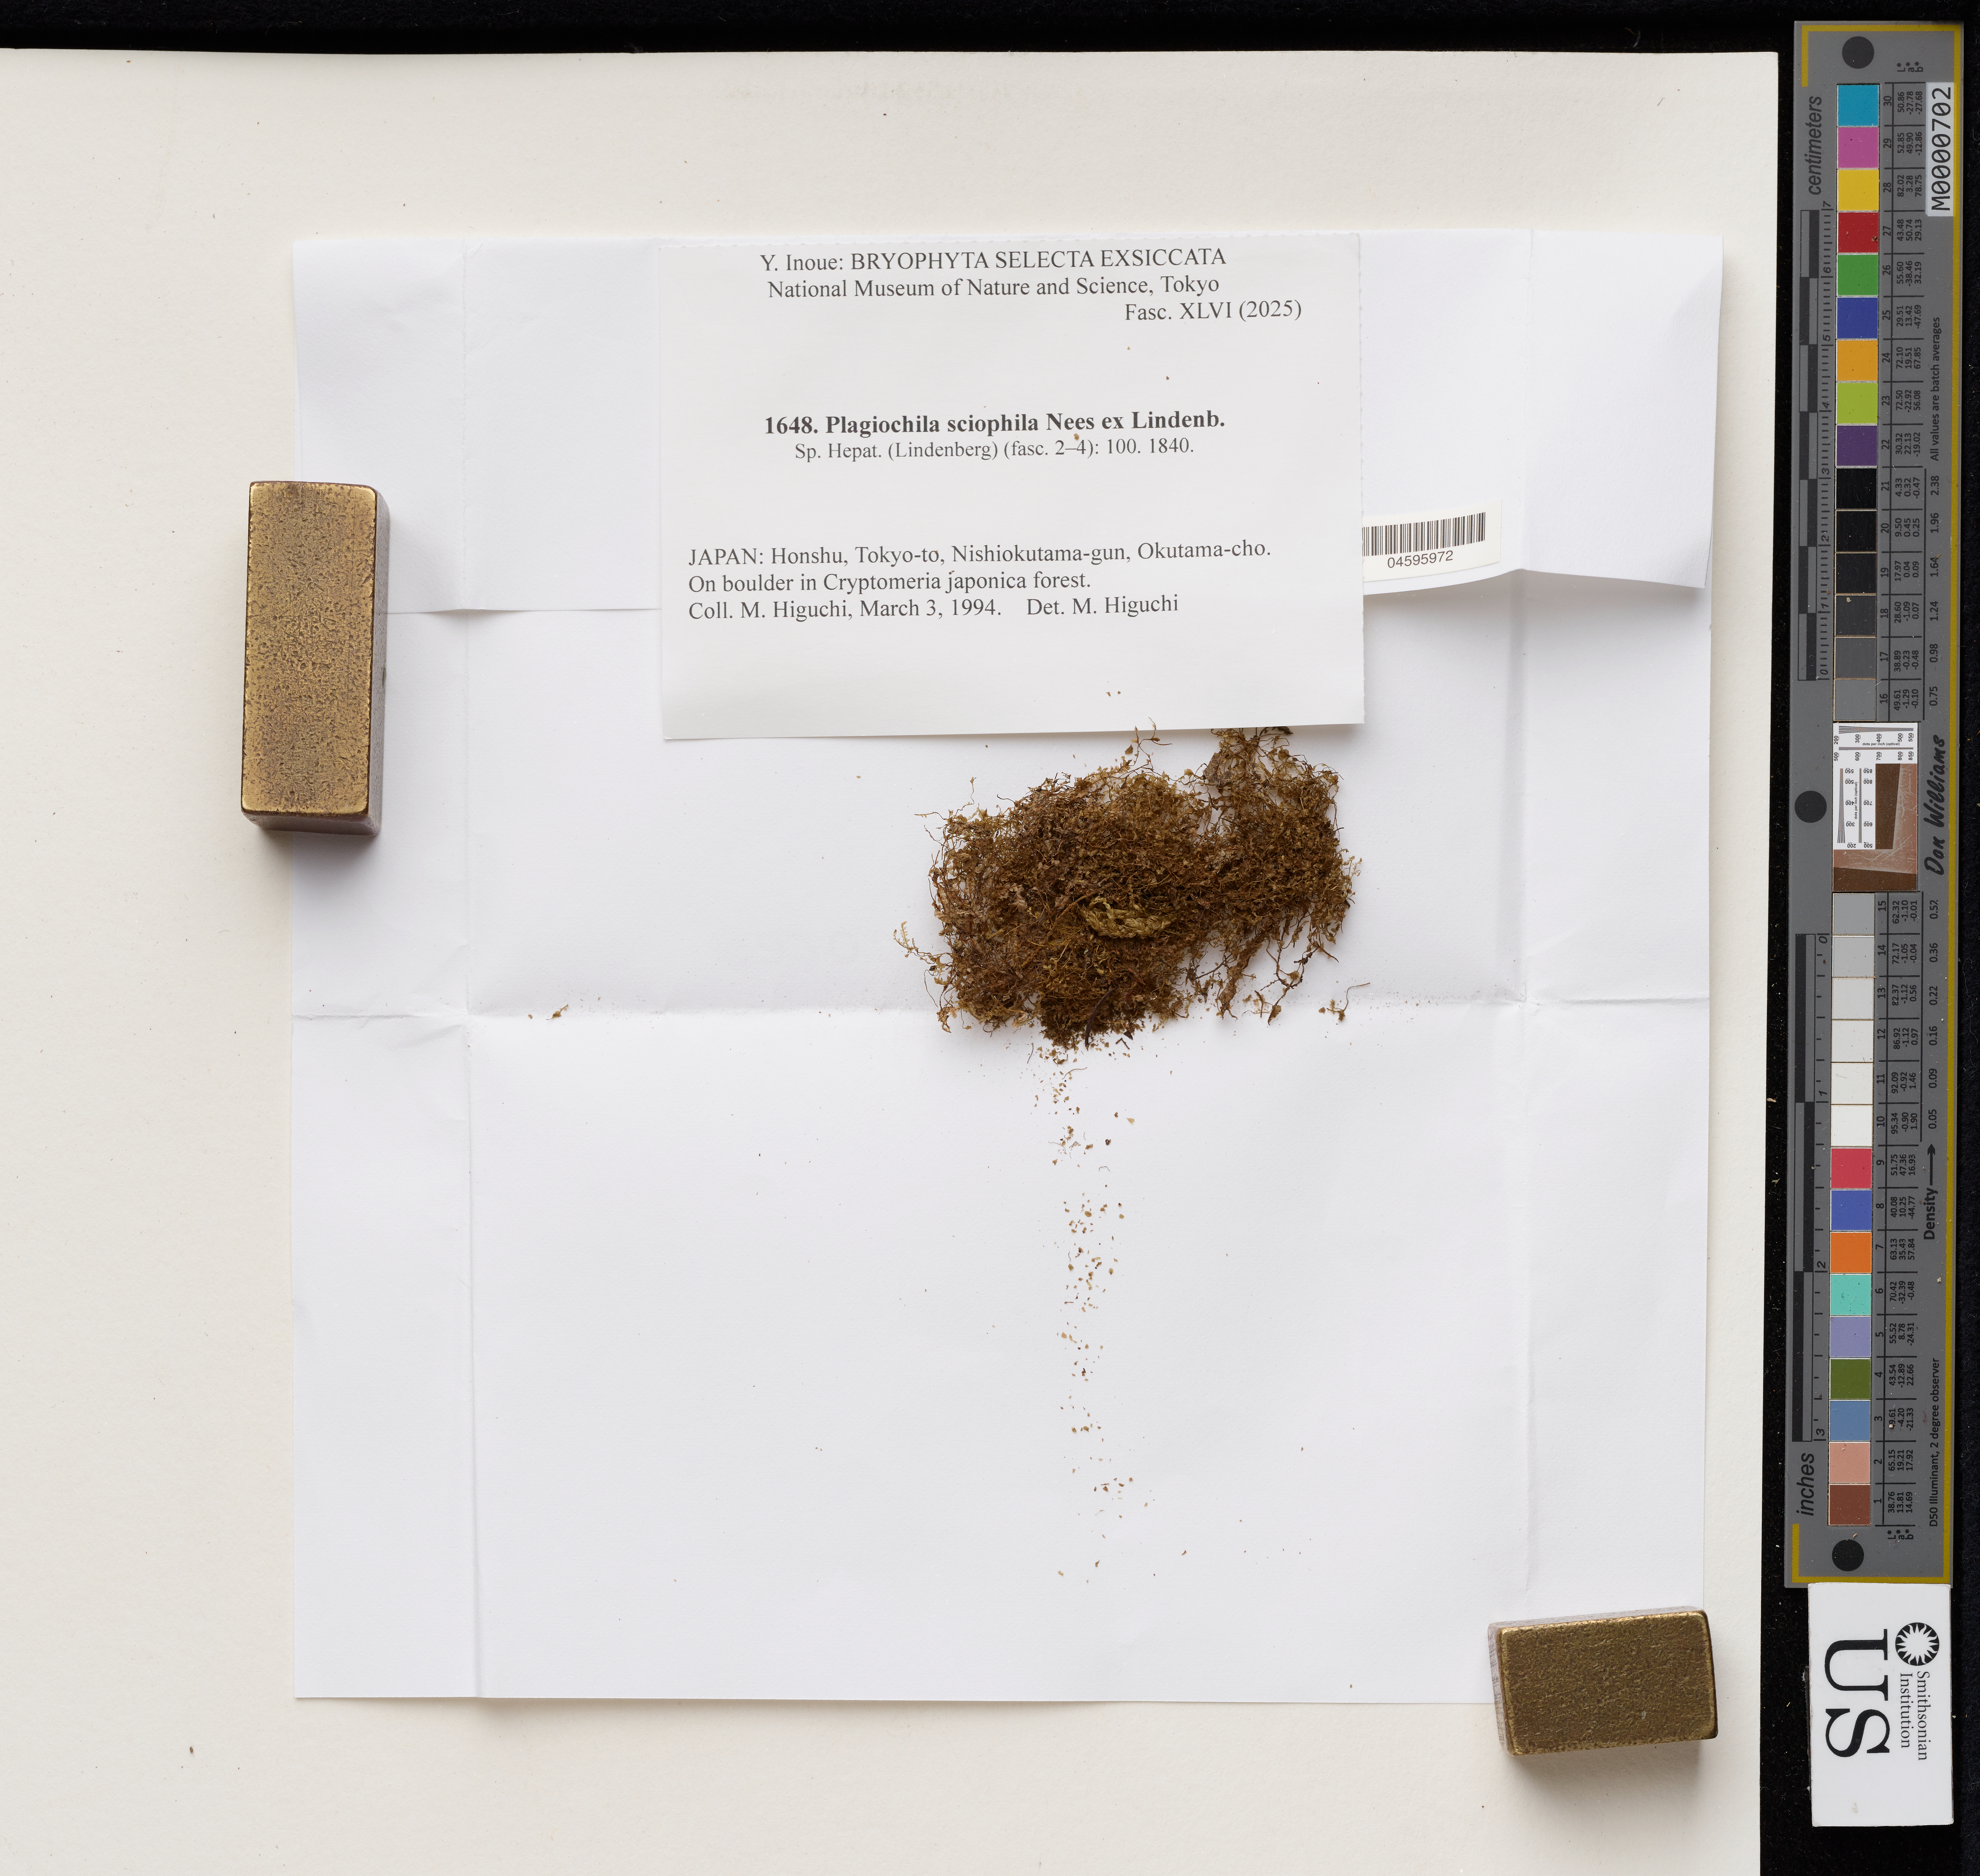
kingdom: Plantae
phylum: Marchantiophyta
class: Jungermanniopsida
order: Jungermanniales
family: Plagiochilaceae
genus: Plagiochila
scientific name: Plagiochila sciophila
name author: Nees ex Lindenb.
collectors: M. Higuchi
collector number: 1648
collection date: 1994-03-03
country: Japan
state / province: Tokyo, Federal City of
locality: Honshu. Nishiokutama-gun, Okutama-cho.